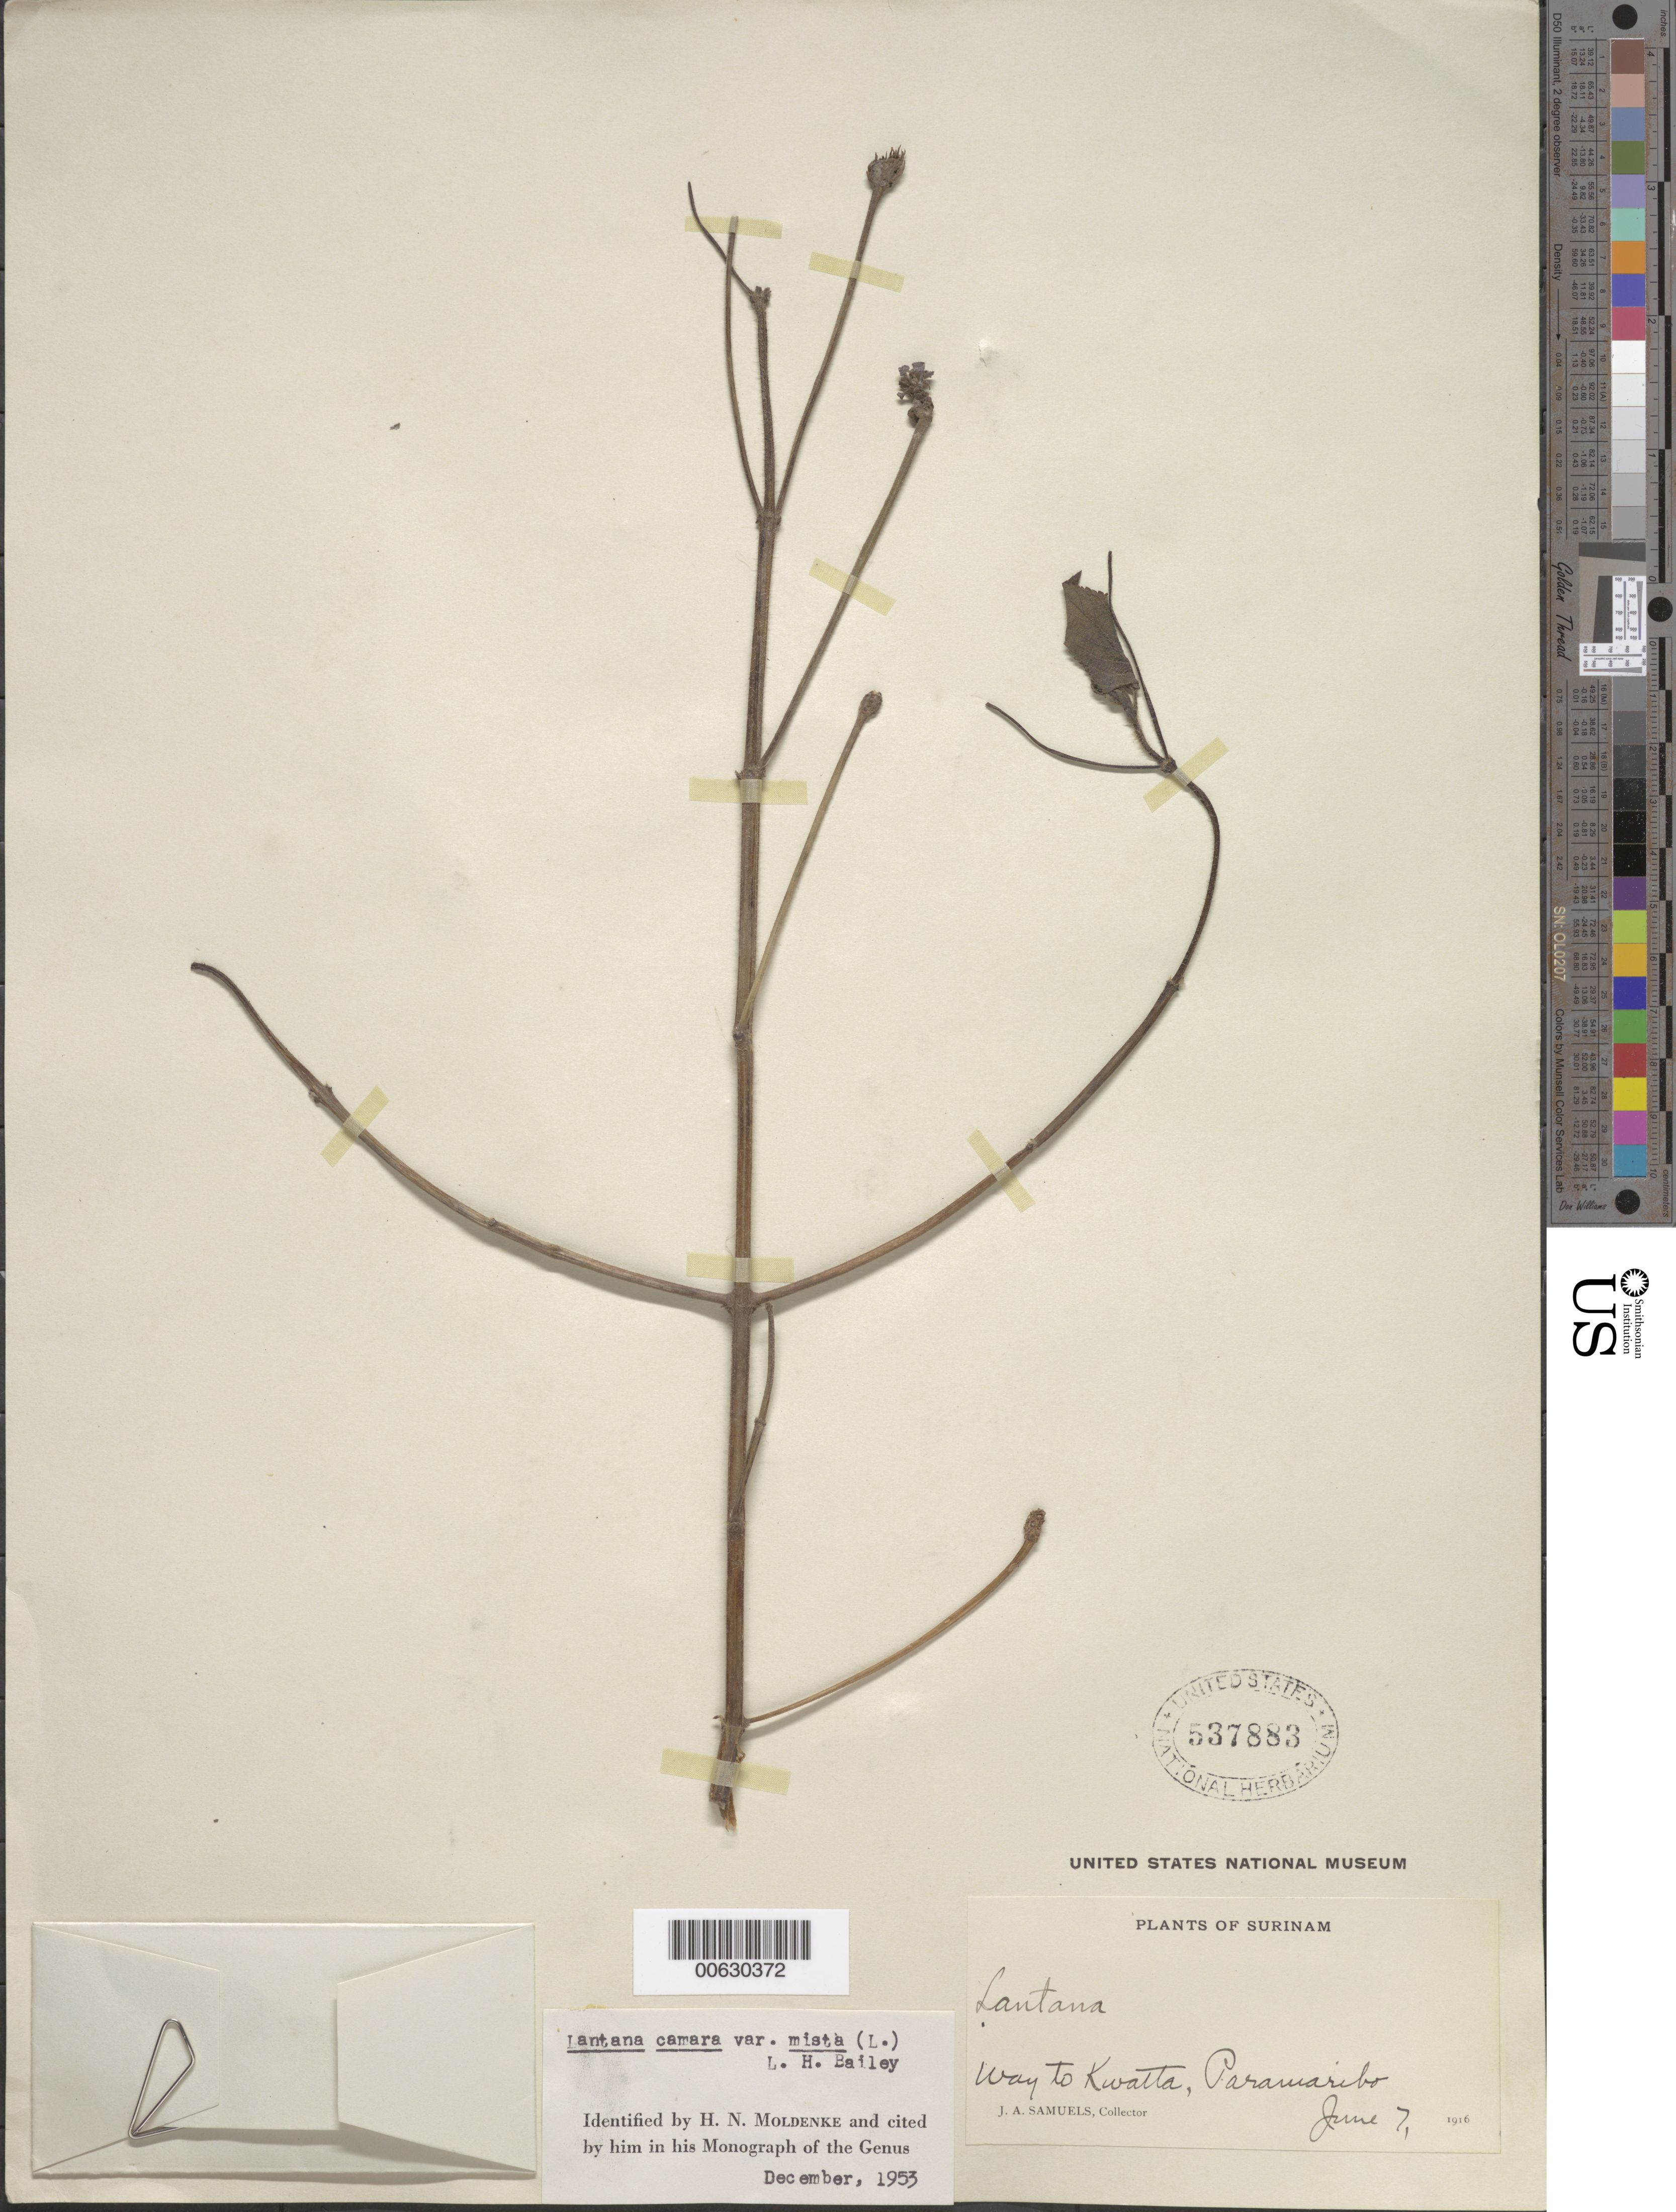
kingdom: Plantae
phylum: Tracheophyta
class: Magnoliopsida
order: Lamiales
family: Verbenaceae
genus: Lantana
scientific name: Lantana camara var. mista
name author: (L.) L.H. Bailey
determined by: Moldenke, H. N.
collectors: J. A. Samuels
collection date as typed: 7-Jun-16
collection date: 1916-06-07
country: Suriname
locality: Kwatta, Paramaribo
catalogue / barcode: US 537883